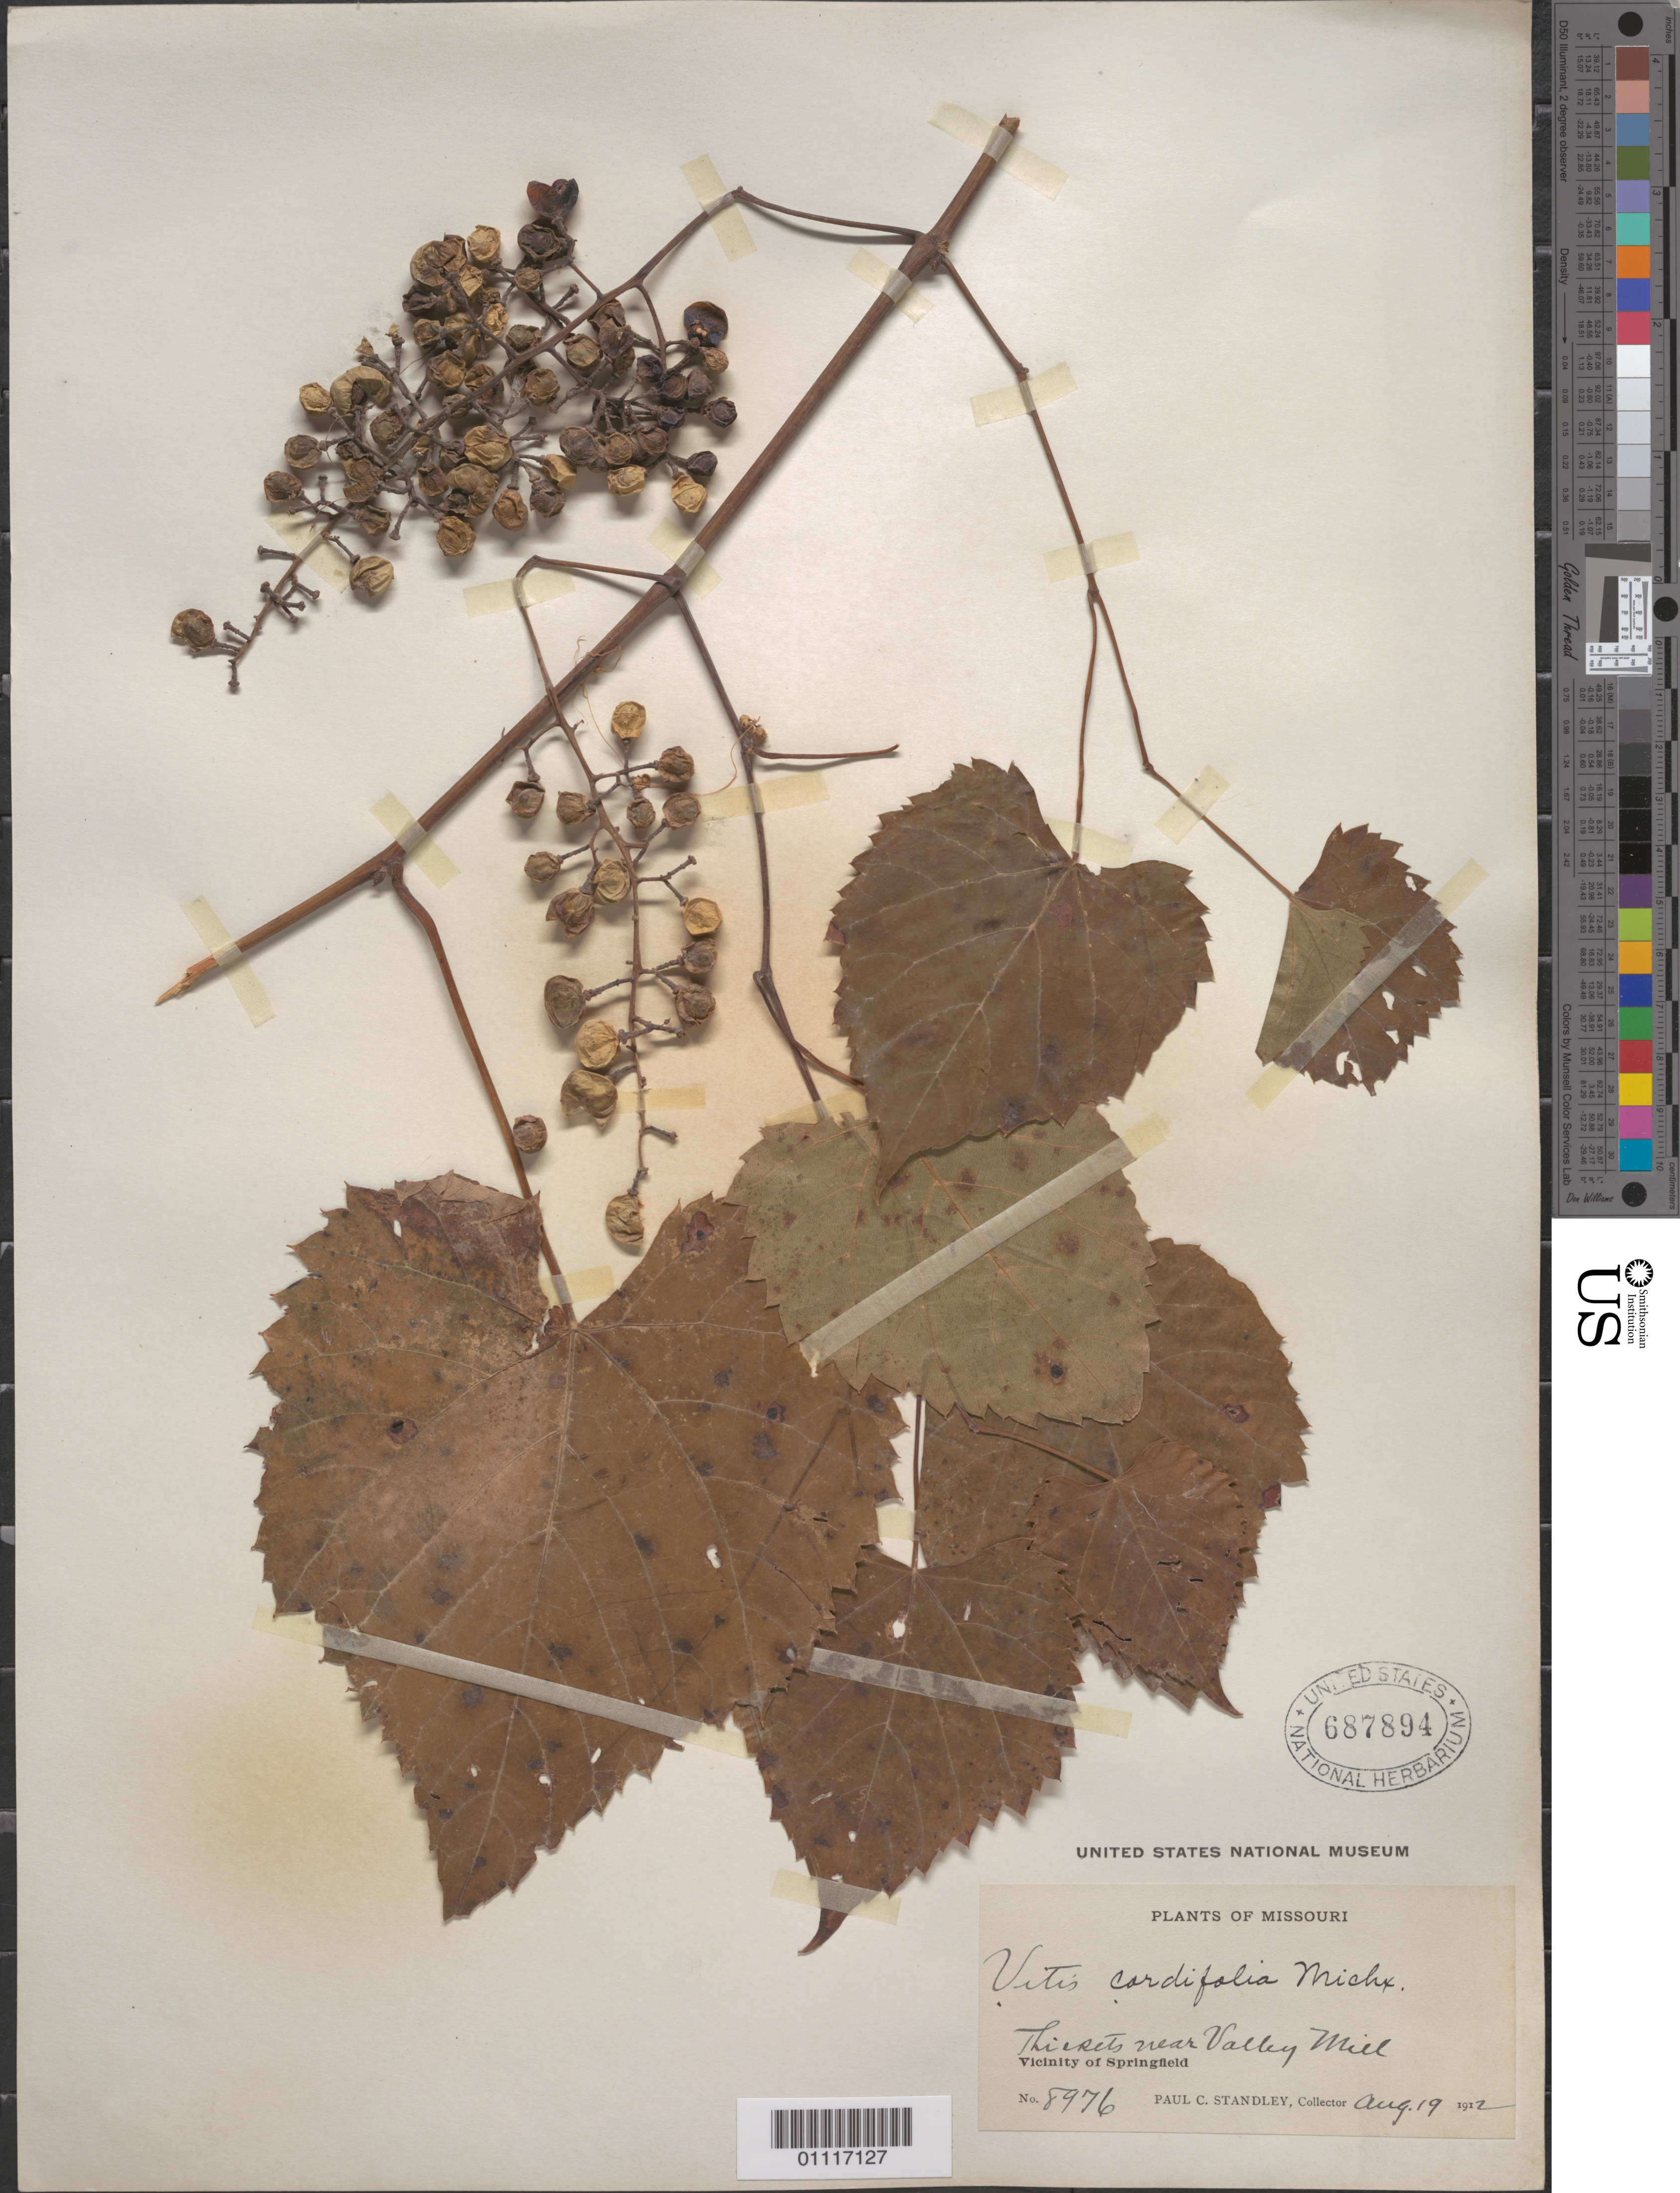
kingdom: Plantae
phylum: Tracheophyta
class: Magnoliopsida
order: Vitales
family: Vitaceae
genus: Vitis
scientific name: Vitis cordifolia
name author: Michx.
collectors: P. C. Standley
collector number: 8976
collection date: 1912-08-19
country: United States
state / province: Missouri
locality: Thickets near Valley Mill, Vicinity of Springfield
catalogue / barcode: US 687894